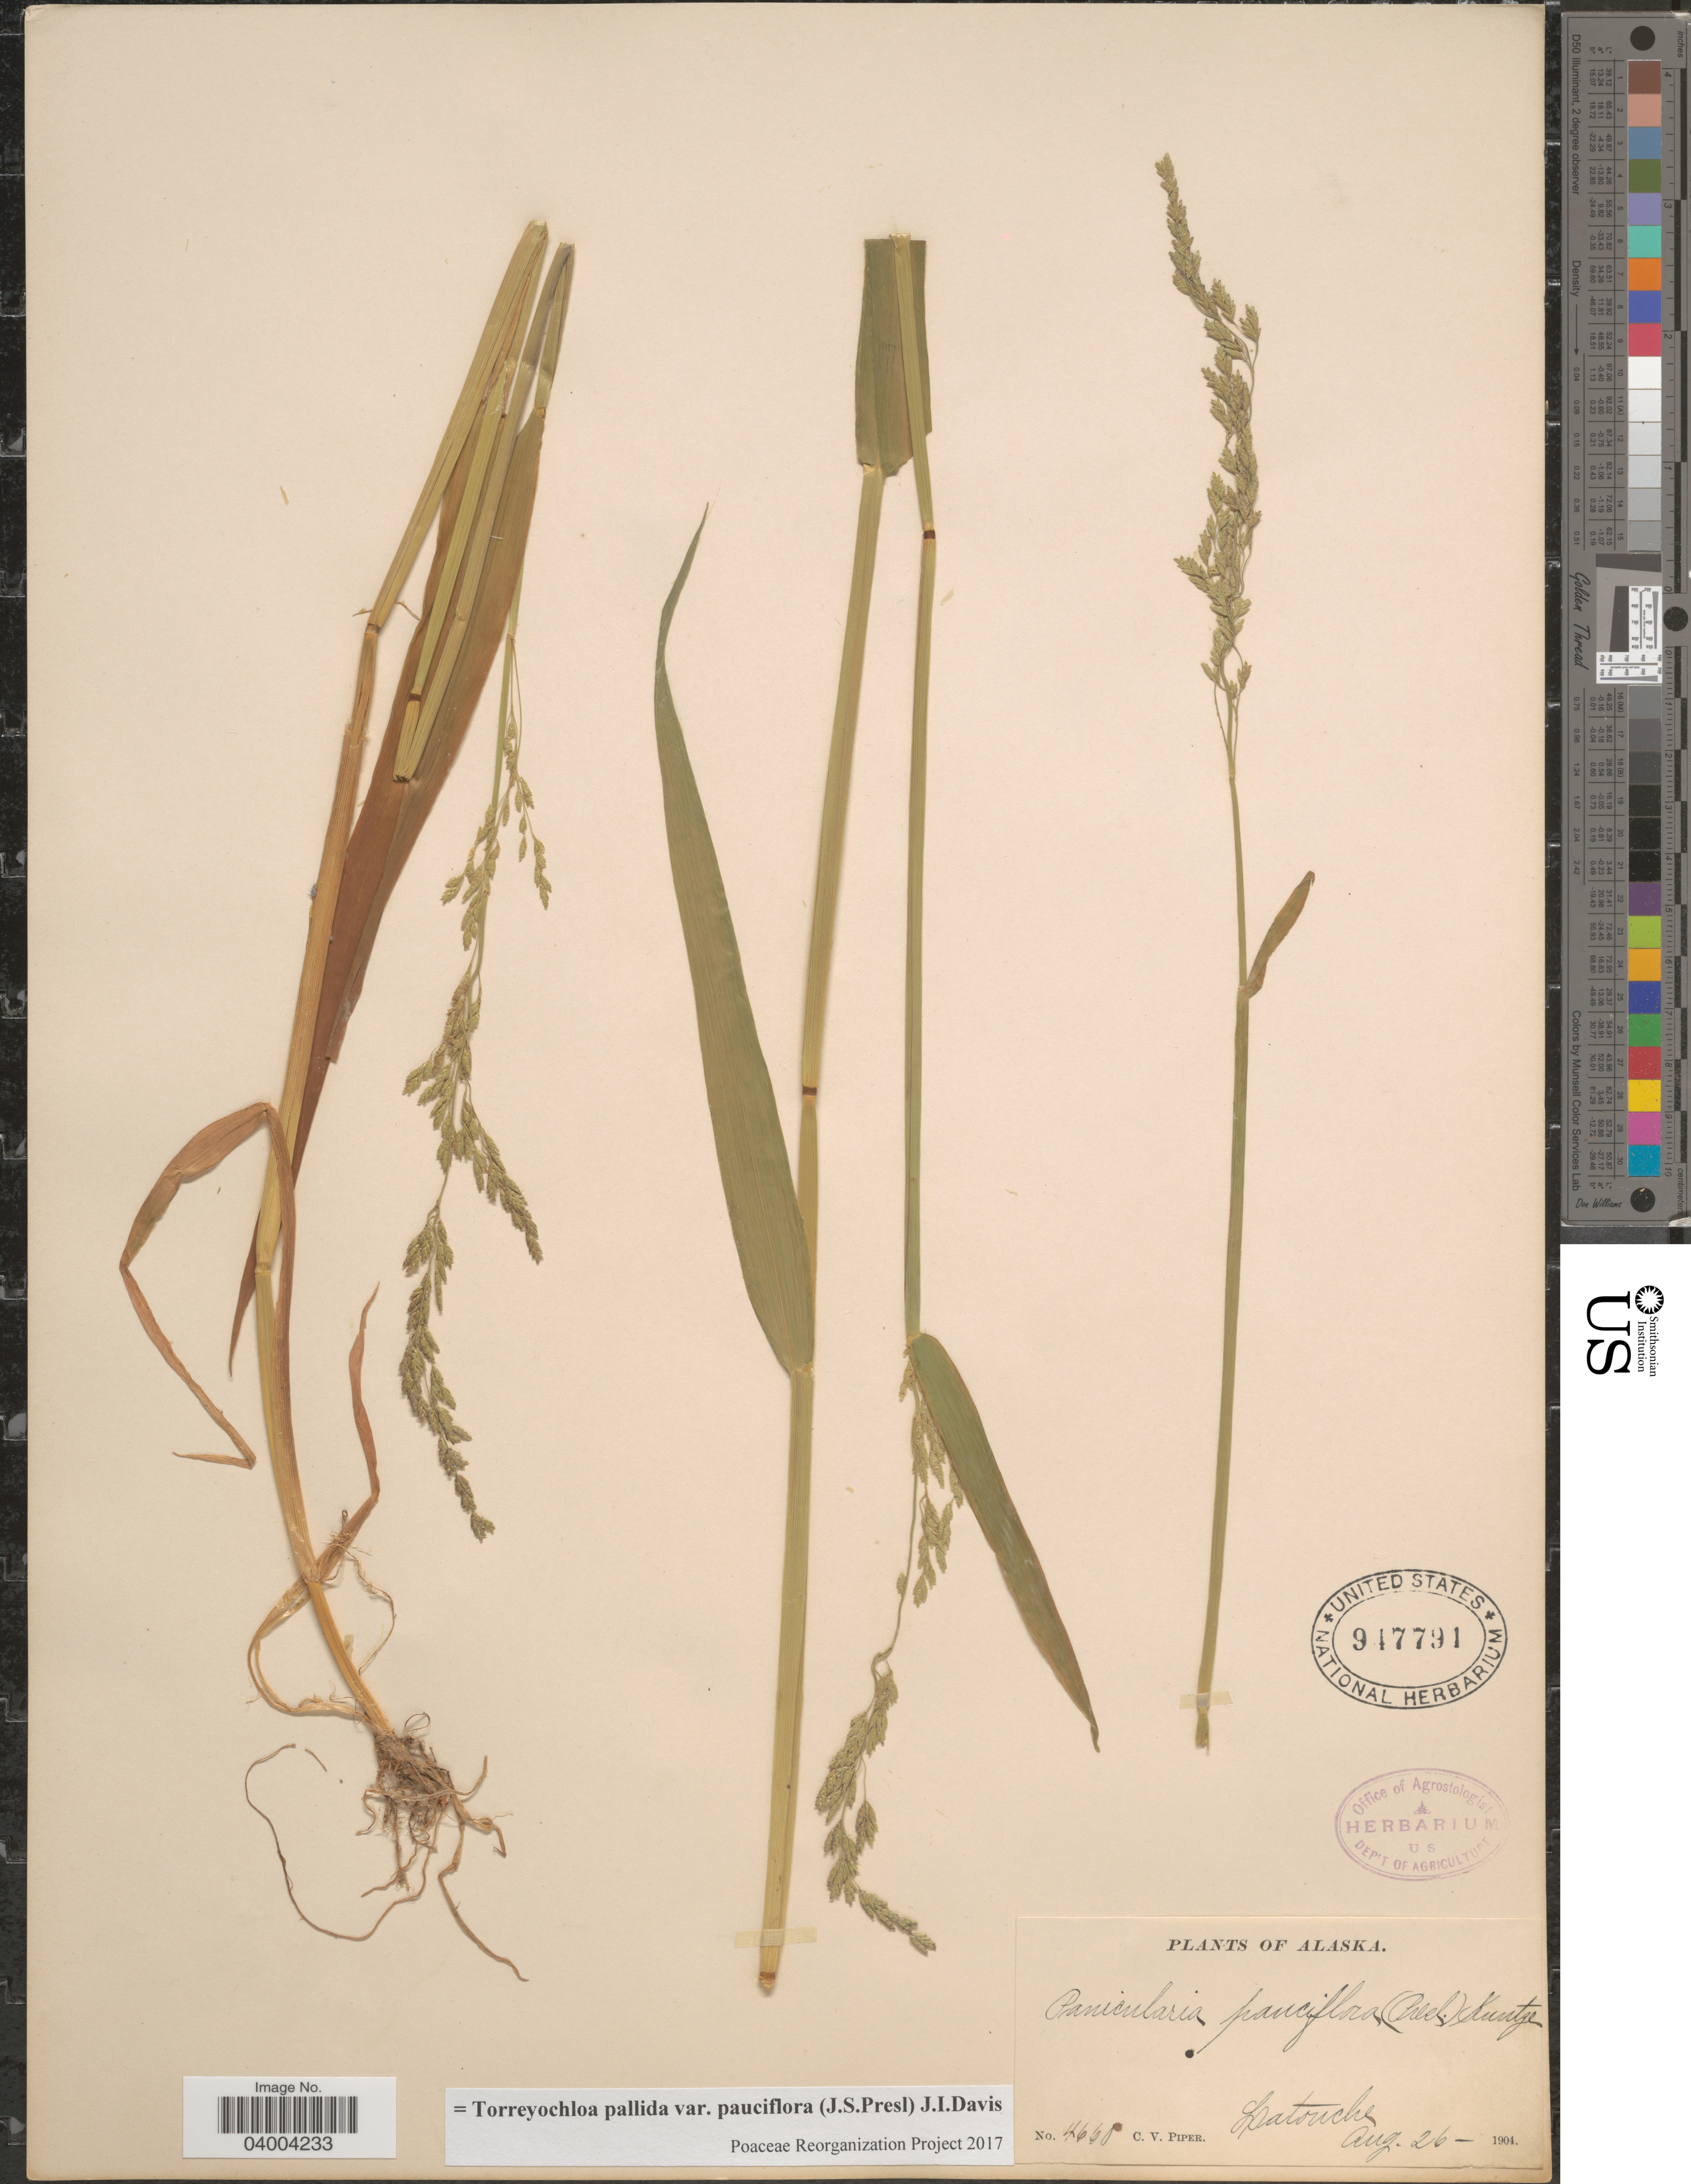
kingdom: Plantae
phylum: Tracheophyta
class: Liliopsida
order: Poales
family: Poaceae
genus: Torreyochloa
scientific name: Torreyochloa pallida var. pauciflora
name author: (J. Presl) J.I. Davis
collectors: C. V. Piper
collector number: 4660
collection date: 1904-08-26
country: United States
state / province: Alaska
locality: Latouche.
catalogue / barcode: US 947791